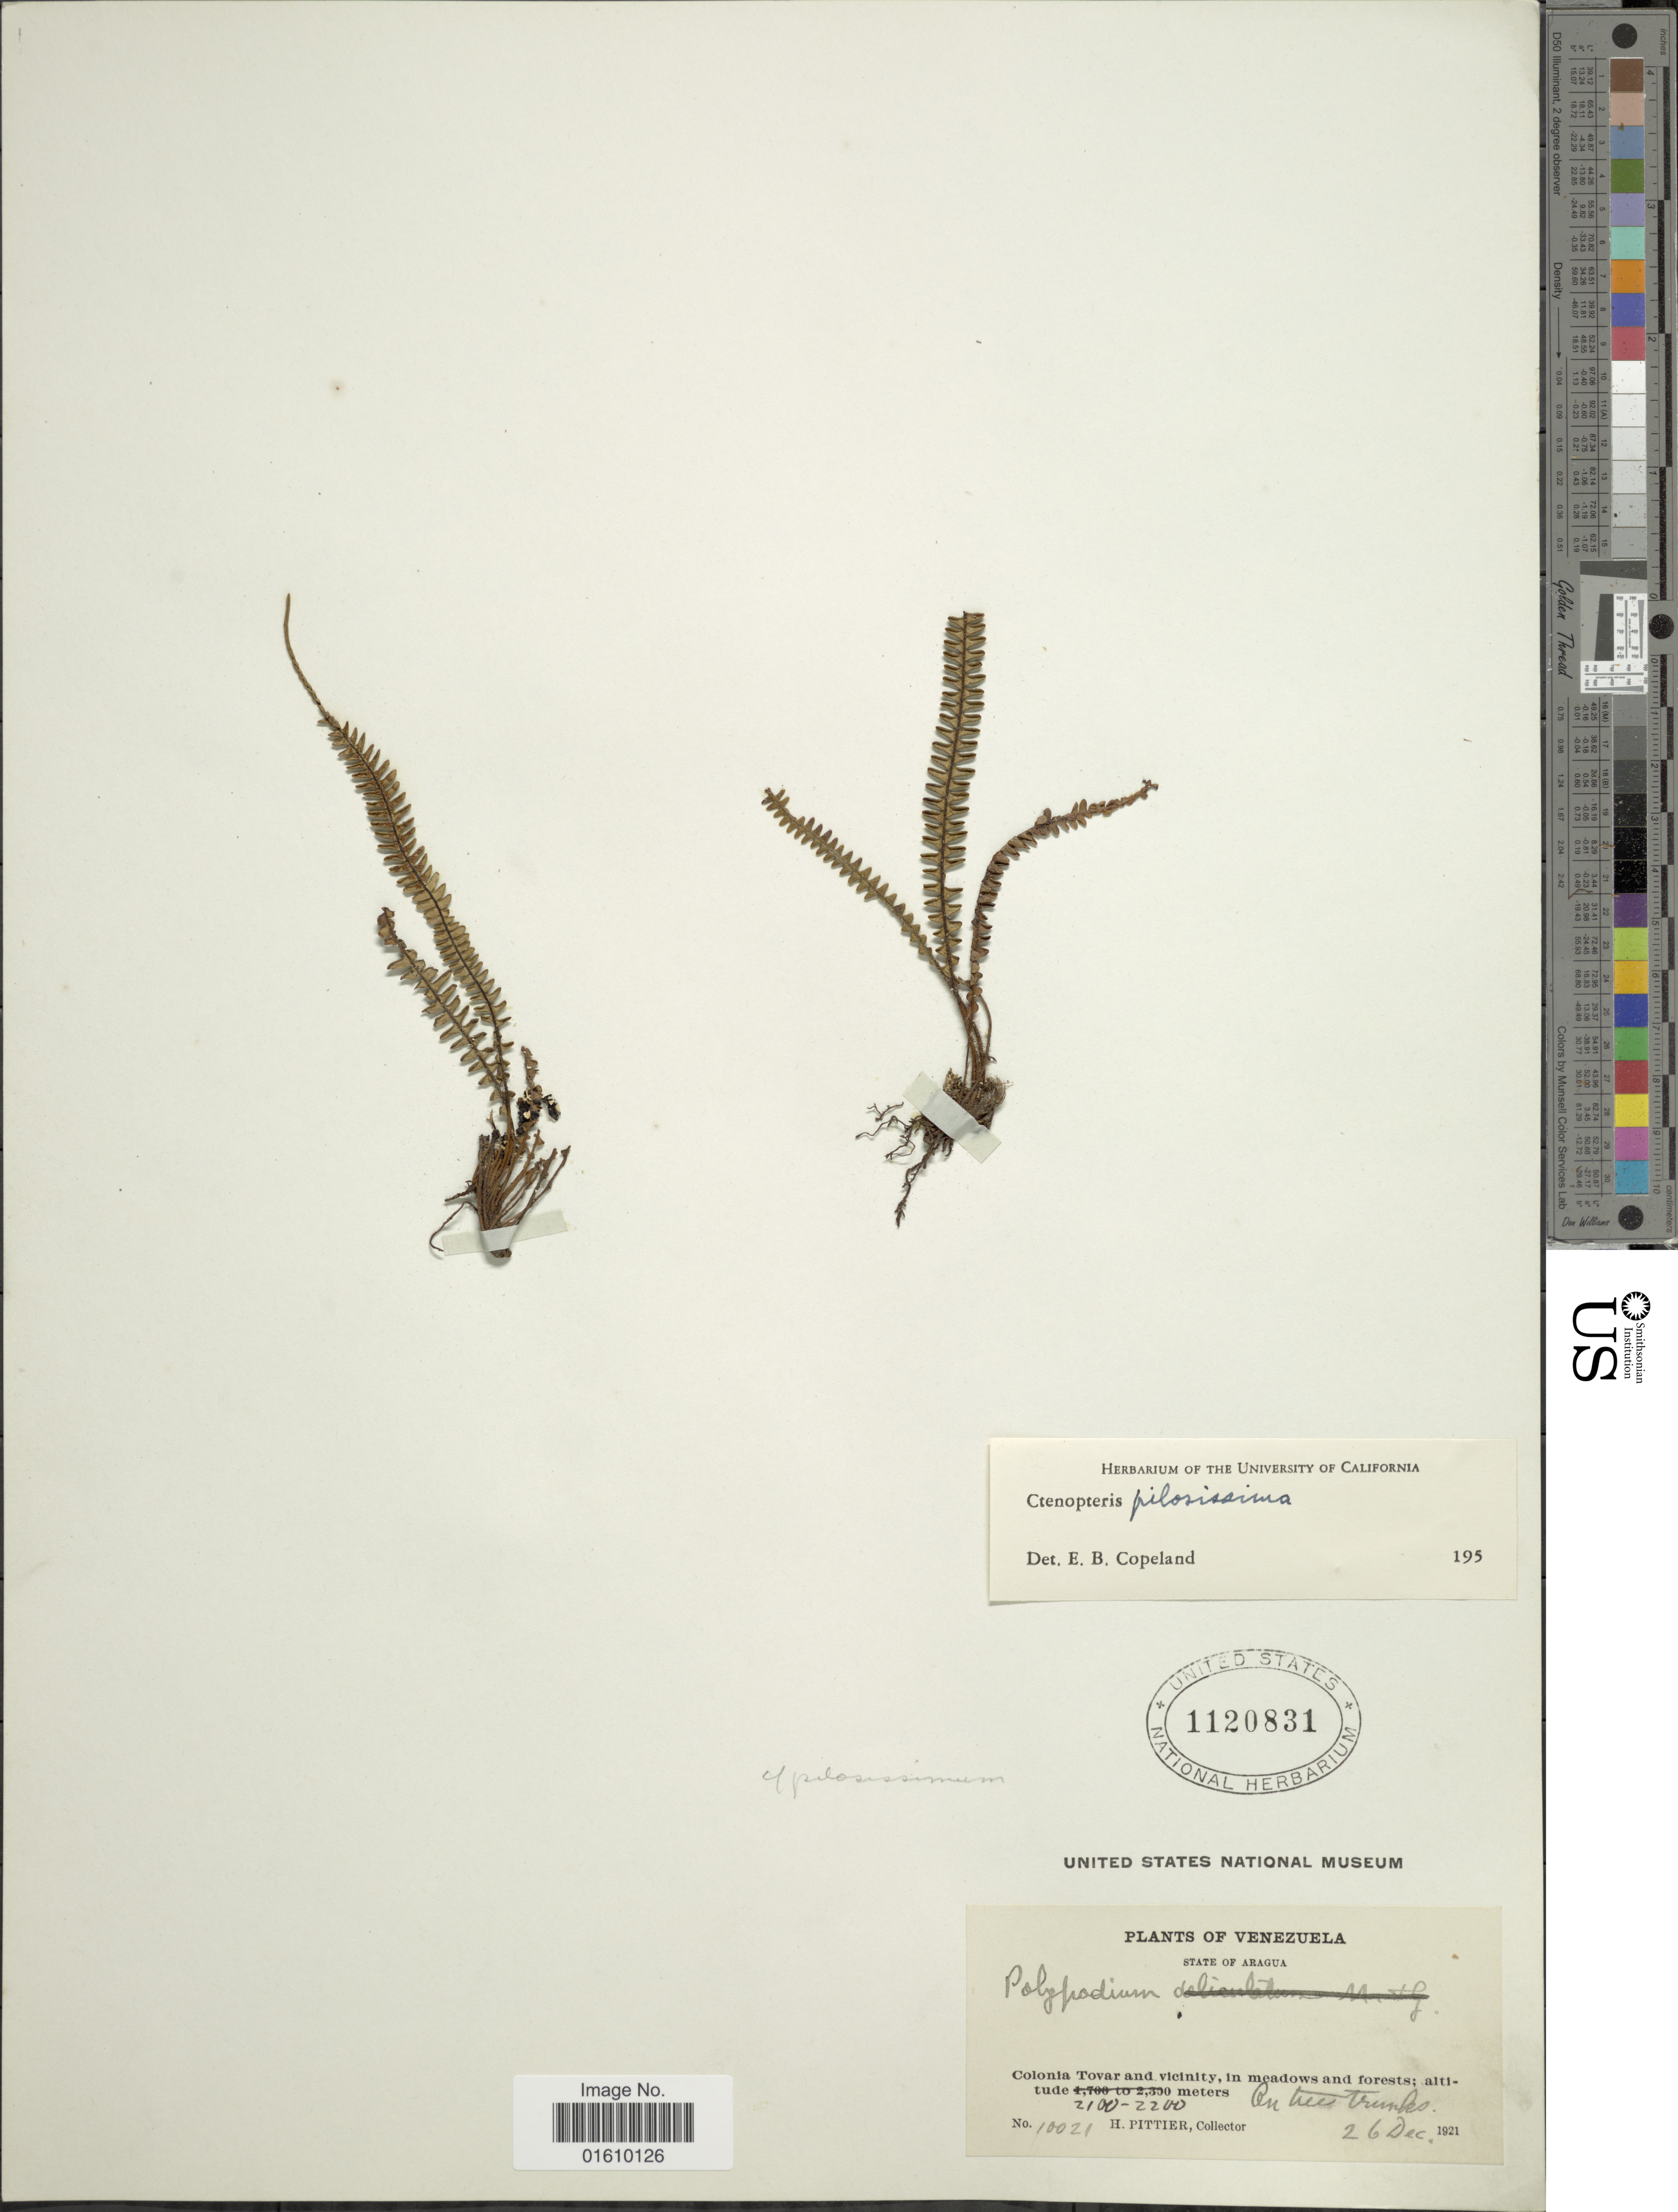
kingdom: Plantae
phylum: Tracheophyta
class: Polypodiopsida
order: Polypodiales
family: Polypodiaceae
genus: Melpomene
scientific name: Melpomene xiphopteroides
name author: (Liebm.) A.R. Sm. & R.C. Moran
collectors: H. F. Pittier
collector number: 10021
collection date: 1921-12-26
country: Venezuela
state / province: Aragua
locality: Colonia Tovar and vicinity, in meadows and forests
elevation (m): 2100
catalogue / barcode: US 1120831